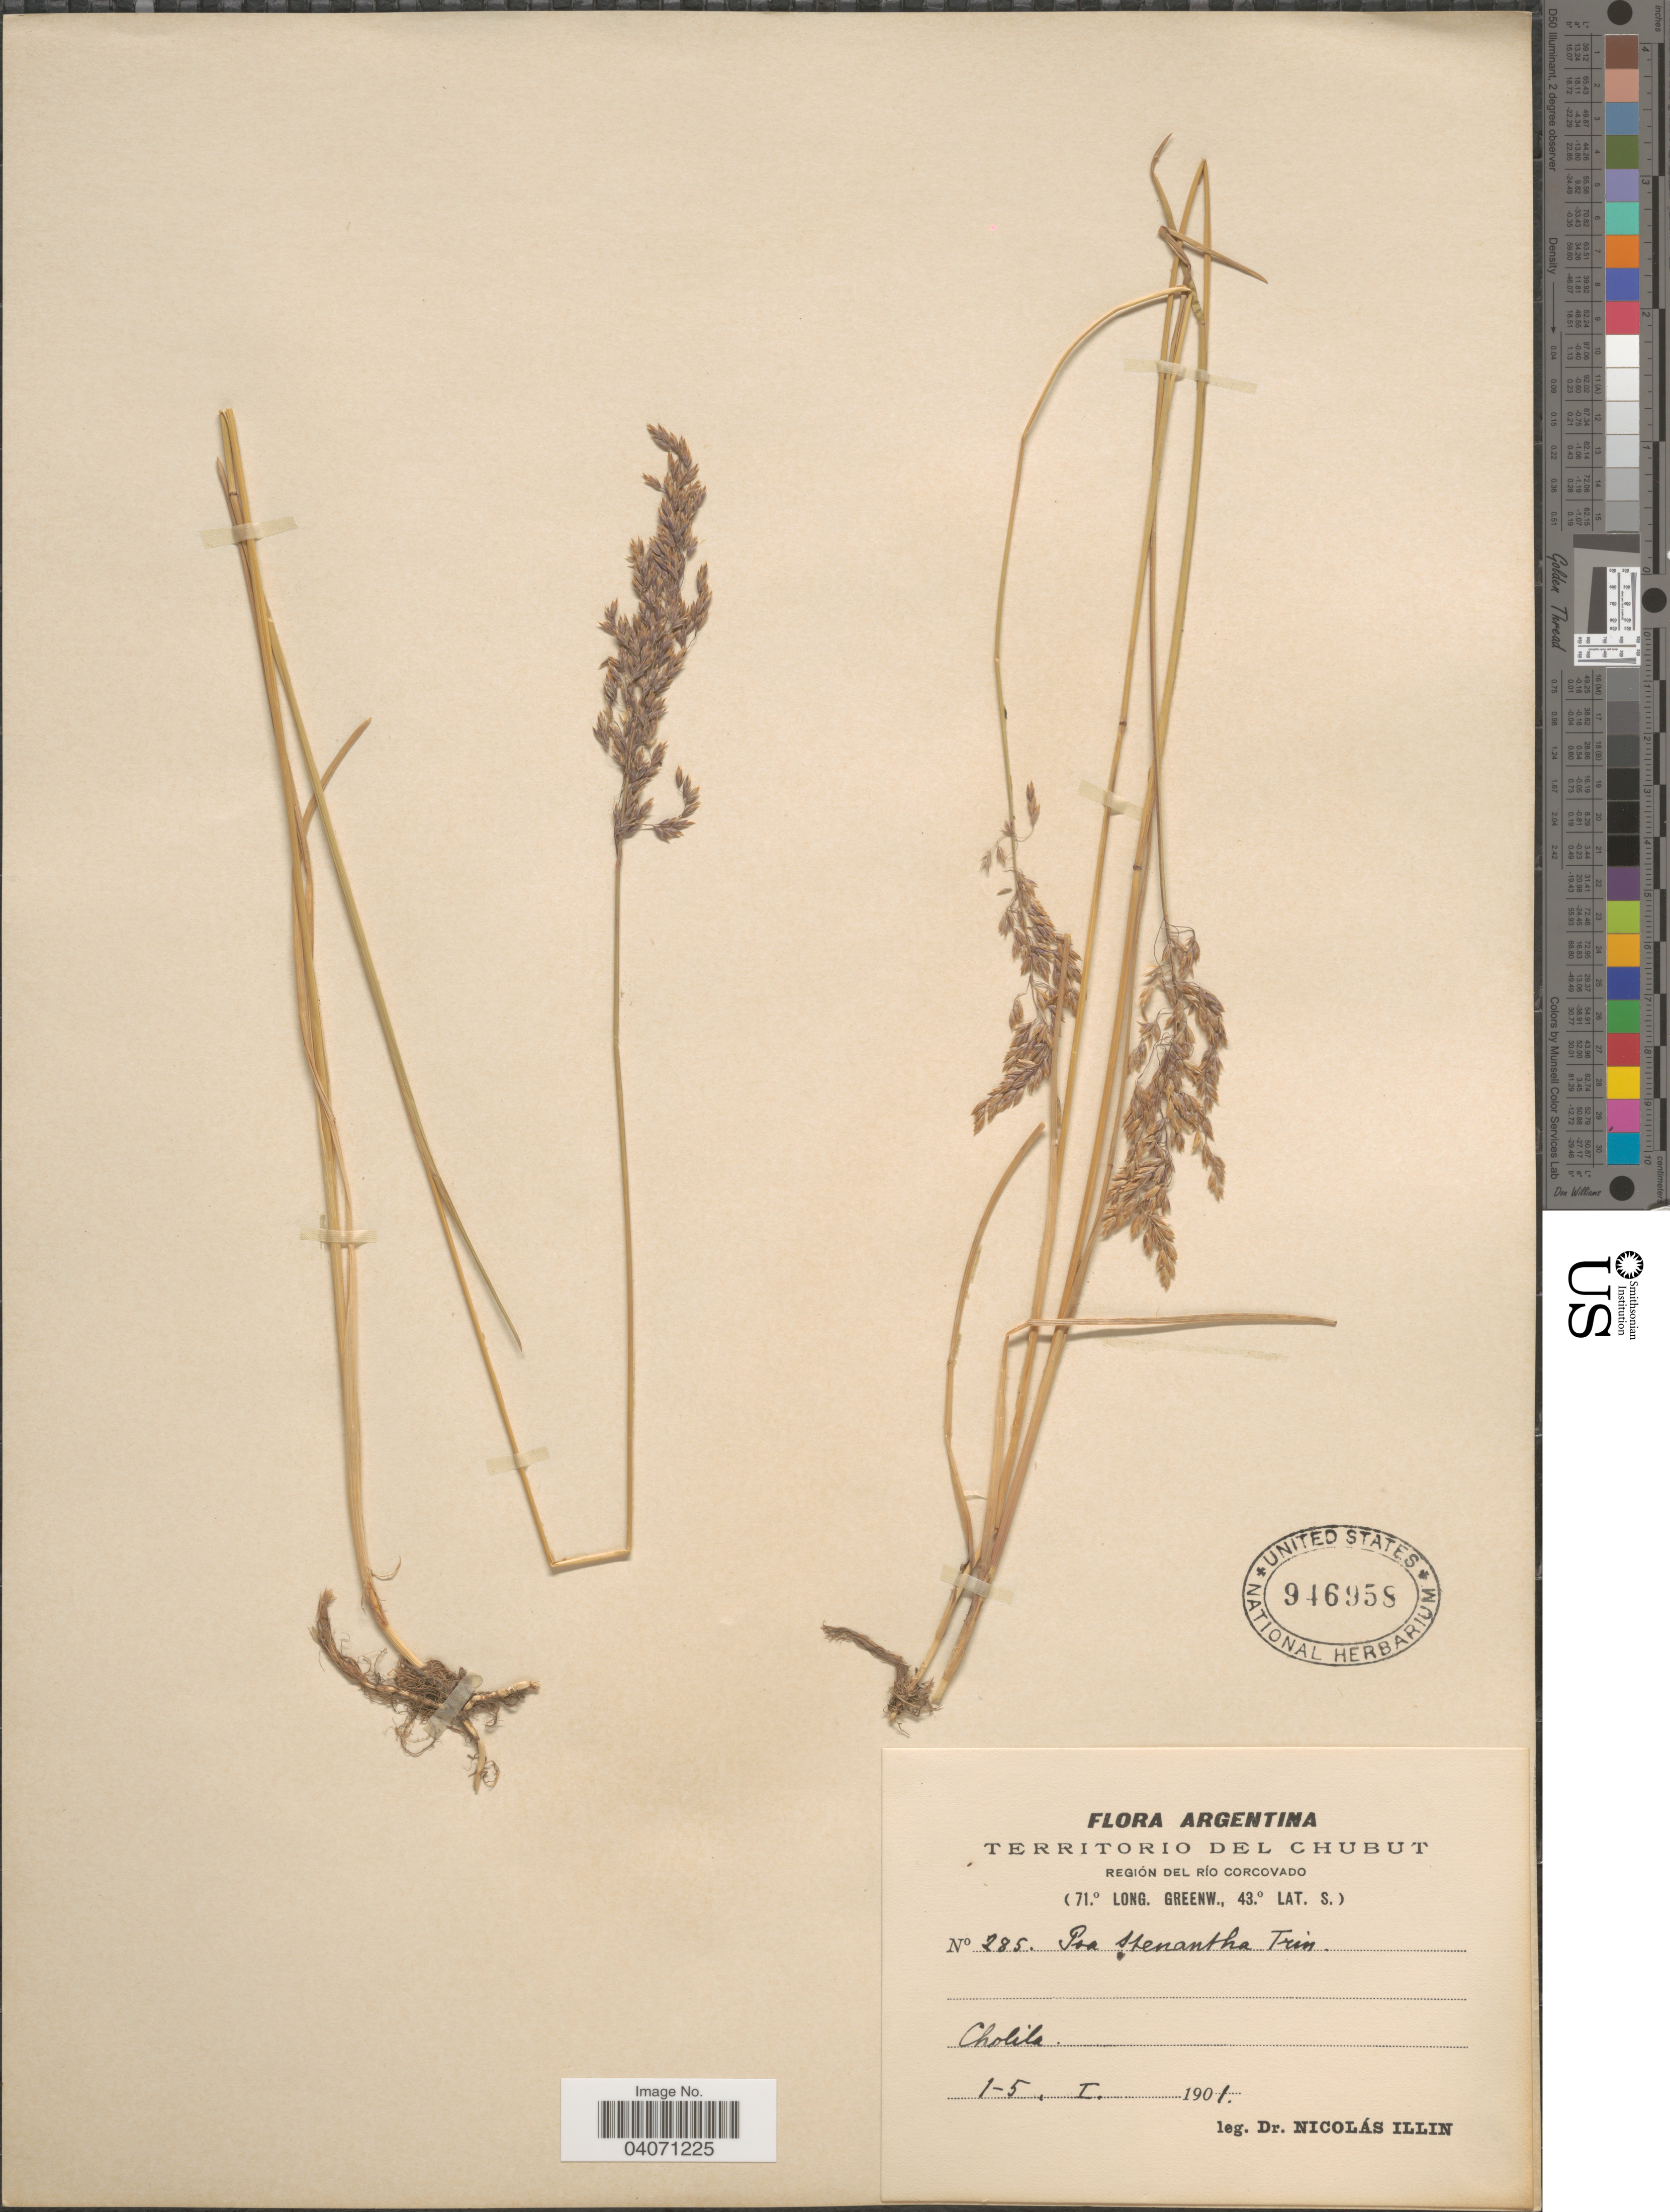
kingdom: Plantae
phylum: Tracheophyta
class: Liliopsida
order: Poales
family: Poaceae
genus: Poa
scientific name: Poa pratensis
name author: L.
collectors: N. Illin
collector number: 285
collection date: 1901-01-01/1901-01-05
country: Argentina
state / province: Chubut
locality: Territorio del Chubut. Región del Río Corcovado. Cholila.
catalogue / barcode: US 946958